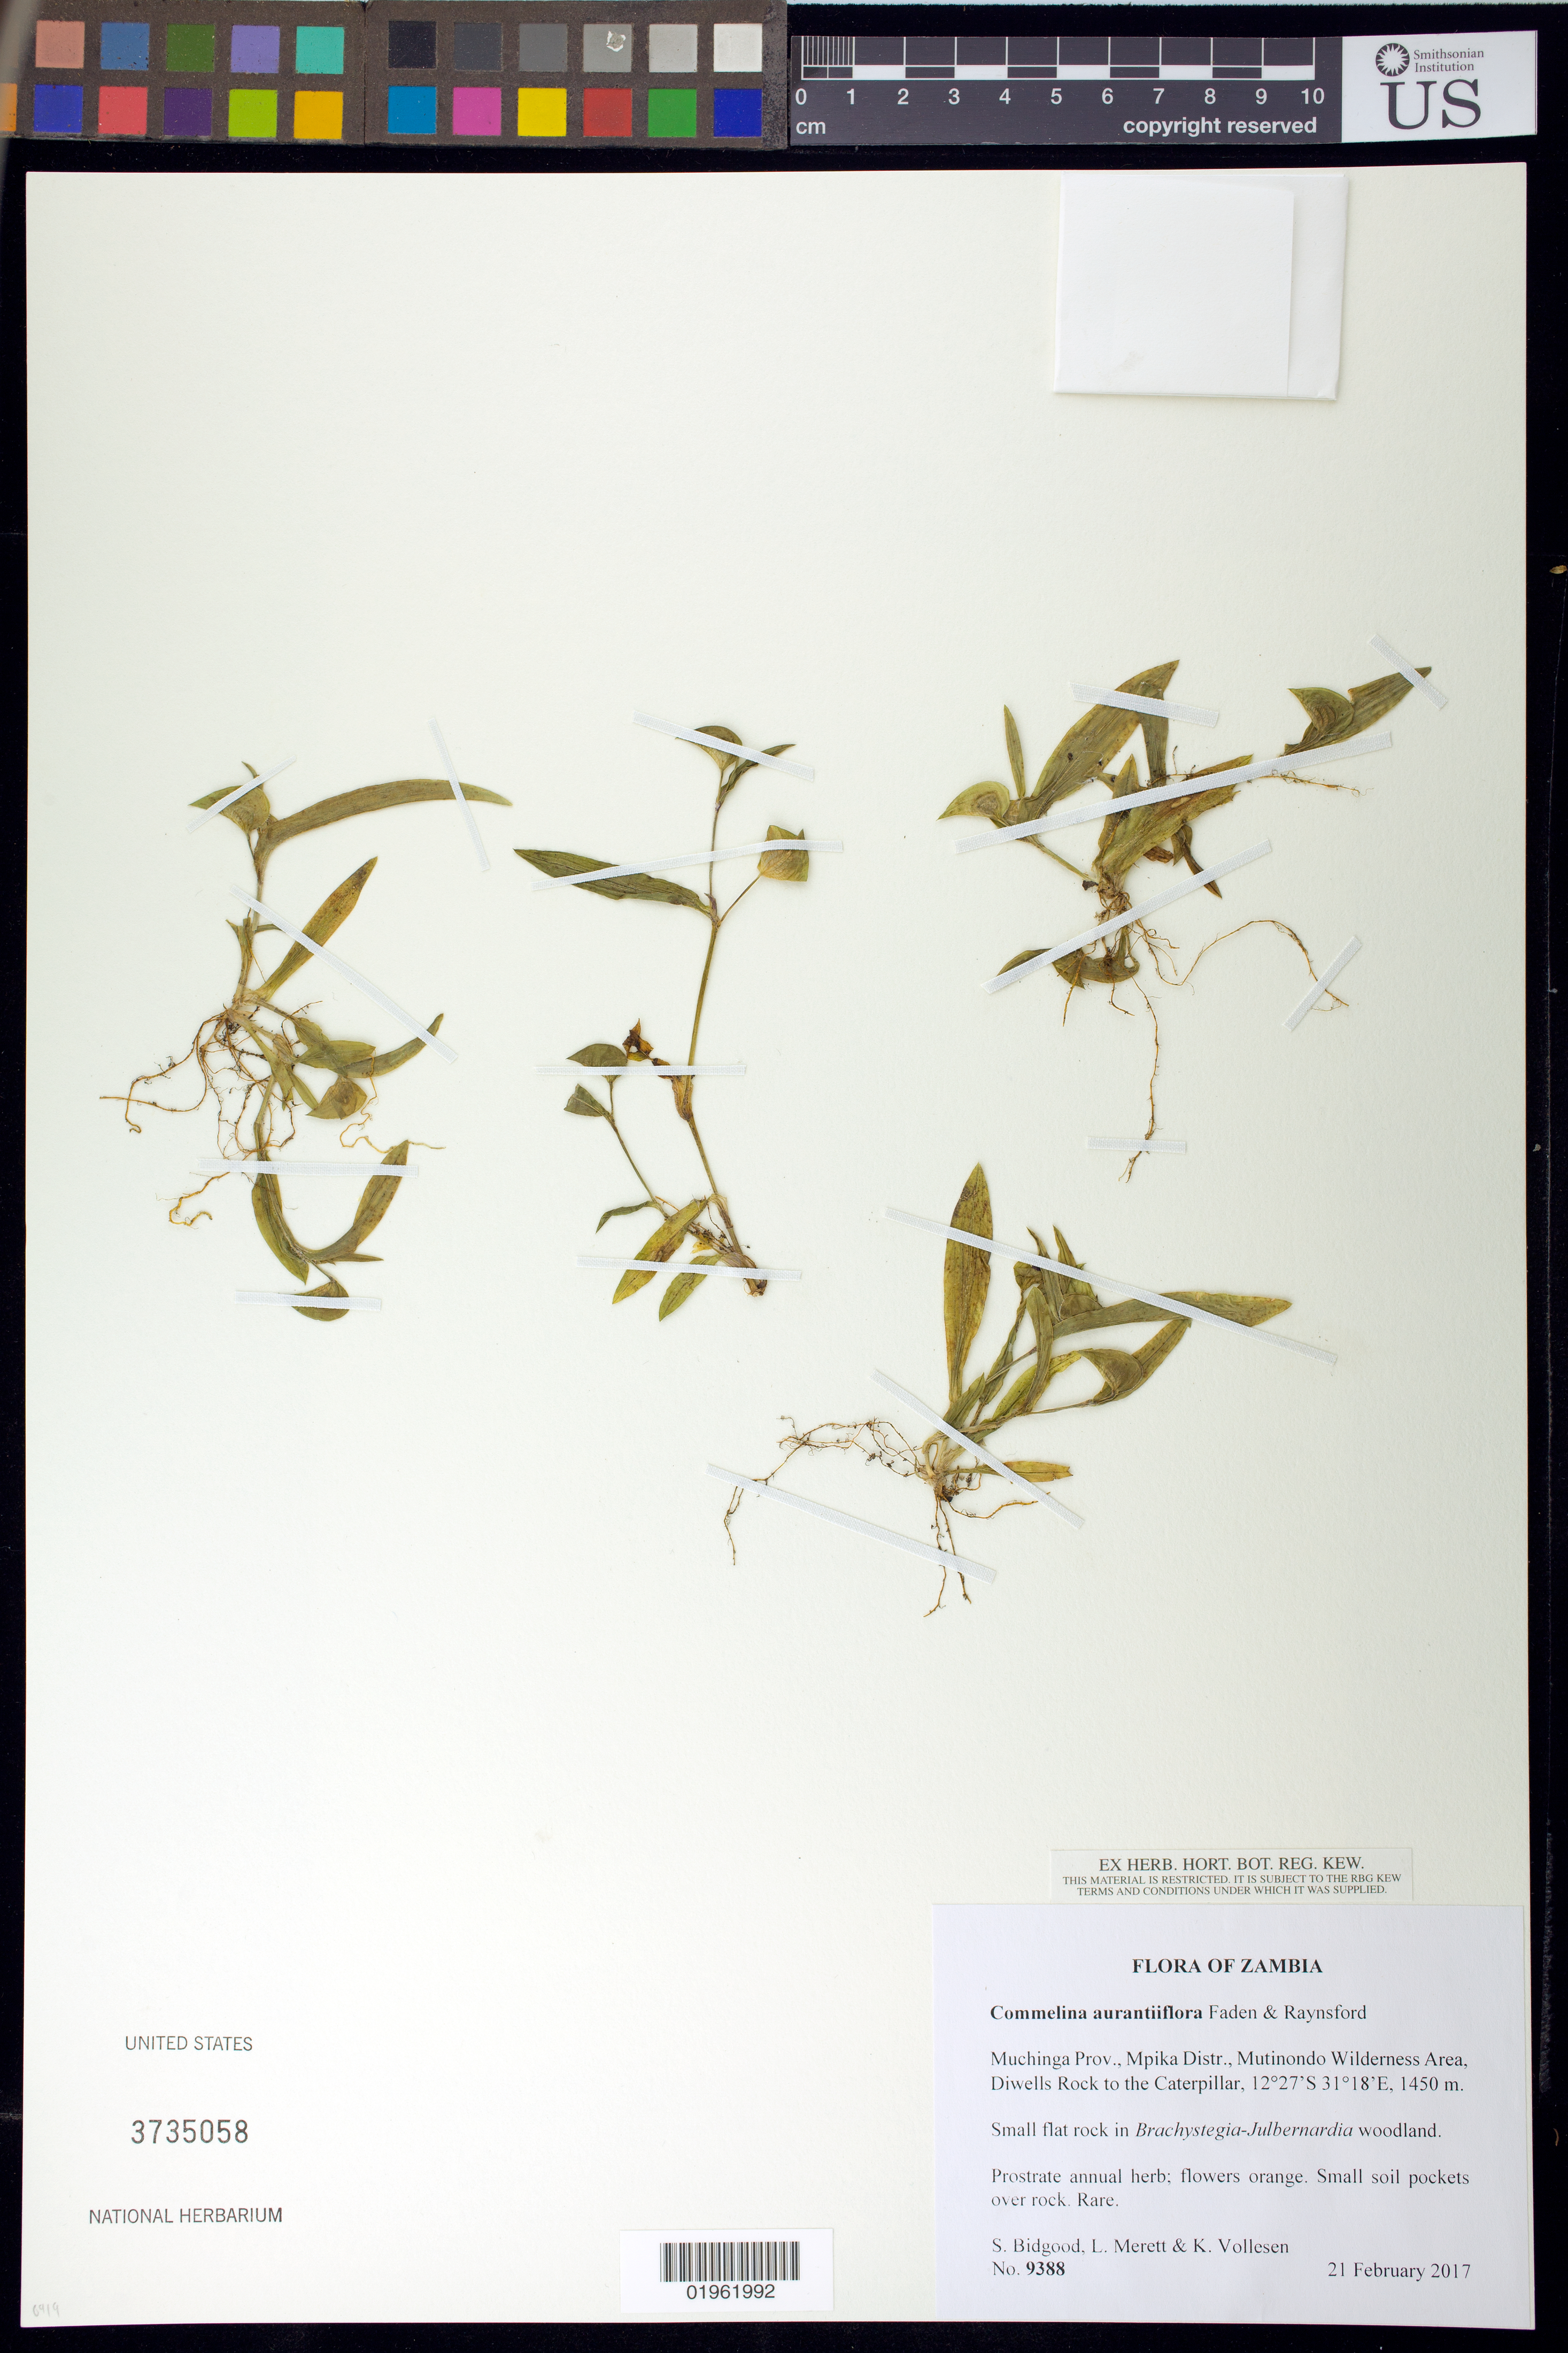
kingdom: Plantae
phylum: Tracheophyta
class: Liliopsida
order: Commelinales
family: Commelinaceae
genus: Commelina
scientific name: Commelina aurantiiflora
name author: Faden & Raynsf.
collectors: S. Bidgood et al.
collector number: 9388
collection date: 2017-02-21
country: Zambia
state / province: Muchinga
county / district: Mpika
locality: Mutinondo Wilderness Area, Diwell's Rock to the Caterpillar.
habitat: Small flat rock in Brachystegia-Julbernardia woodland.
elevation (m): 1450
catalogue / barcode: US 3735058